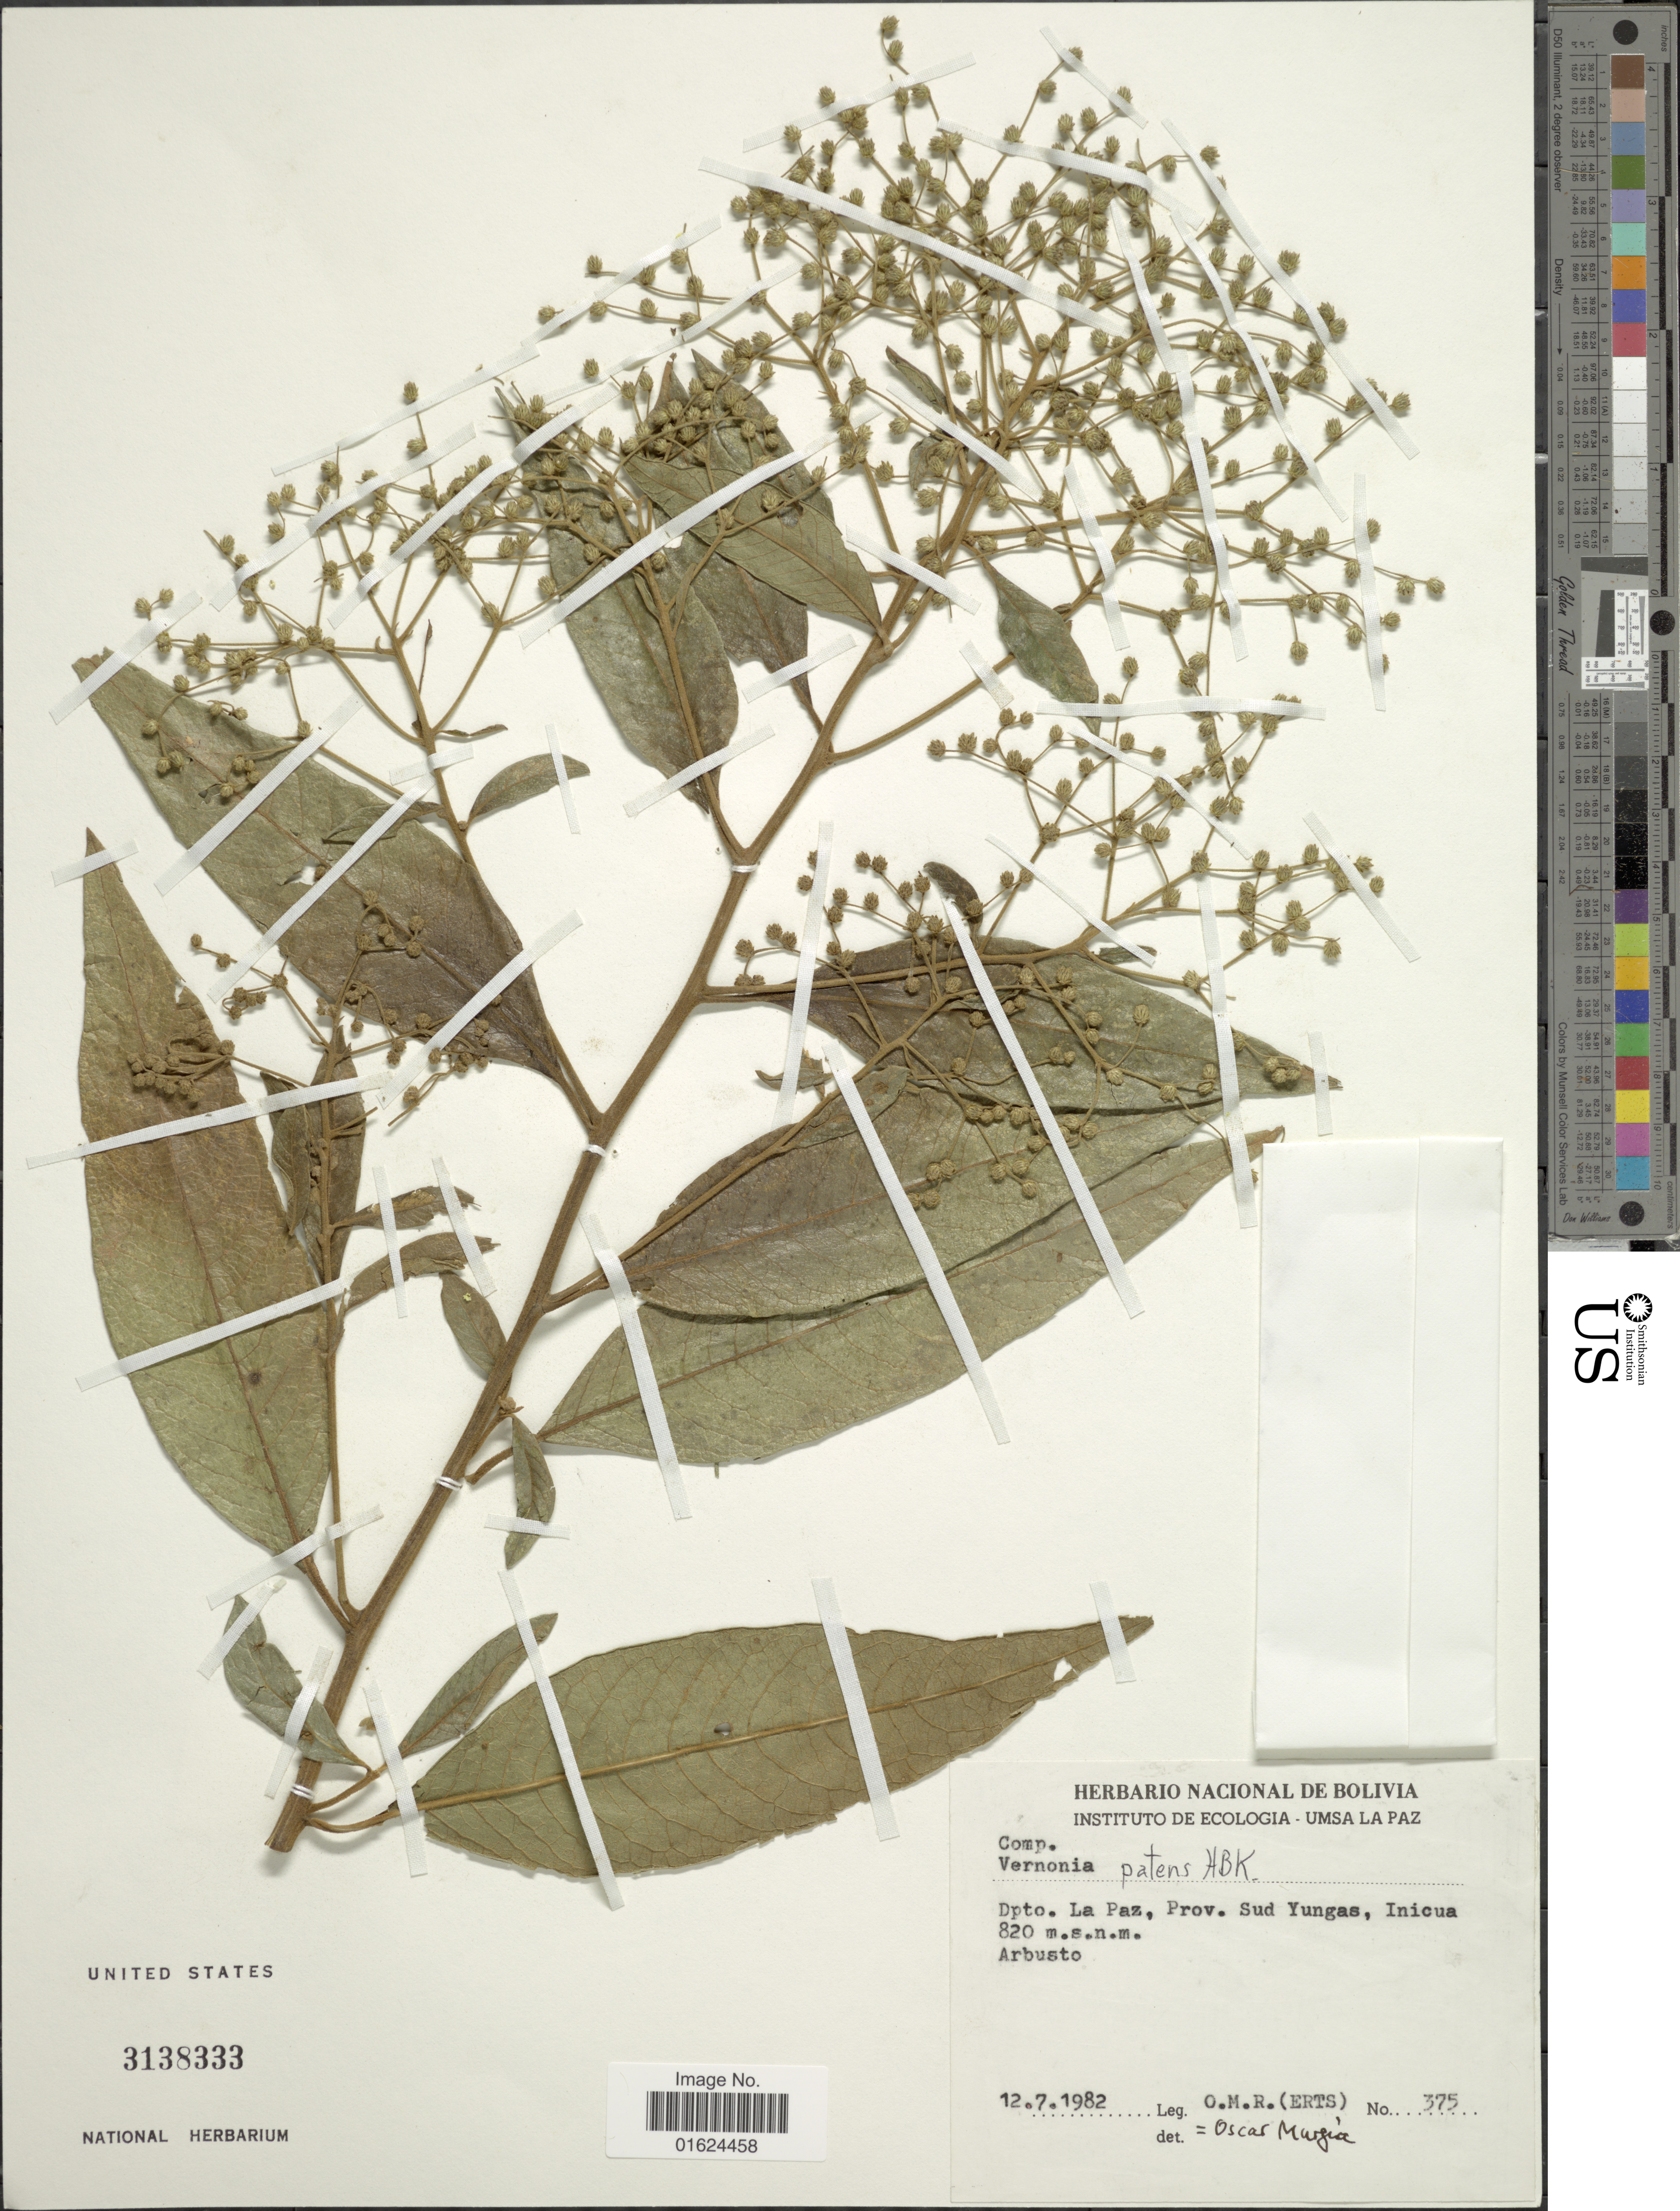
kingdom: Plantae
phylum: Tracheophyta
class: Magnoliopsida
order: Asterales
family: Asteraceae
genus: Vernonanthura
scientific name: Vernonanthura patens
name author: (Kunth) H. Rob.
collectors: O. M. R.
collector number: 375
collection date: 1982-07-12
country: Bolivia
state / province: La Paz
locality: Dpto La Paz, Prov. Sud Yungas, Inicua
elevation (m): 820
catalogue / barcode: US 3138333